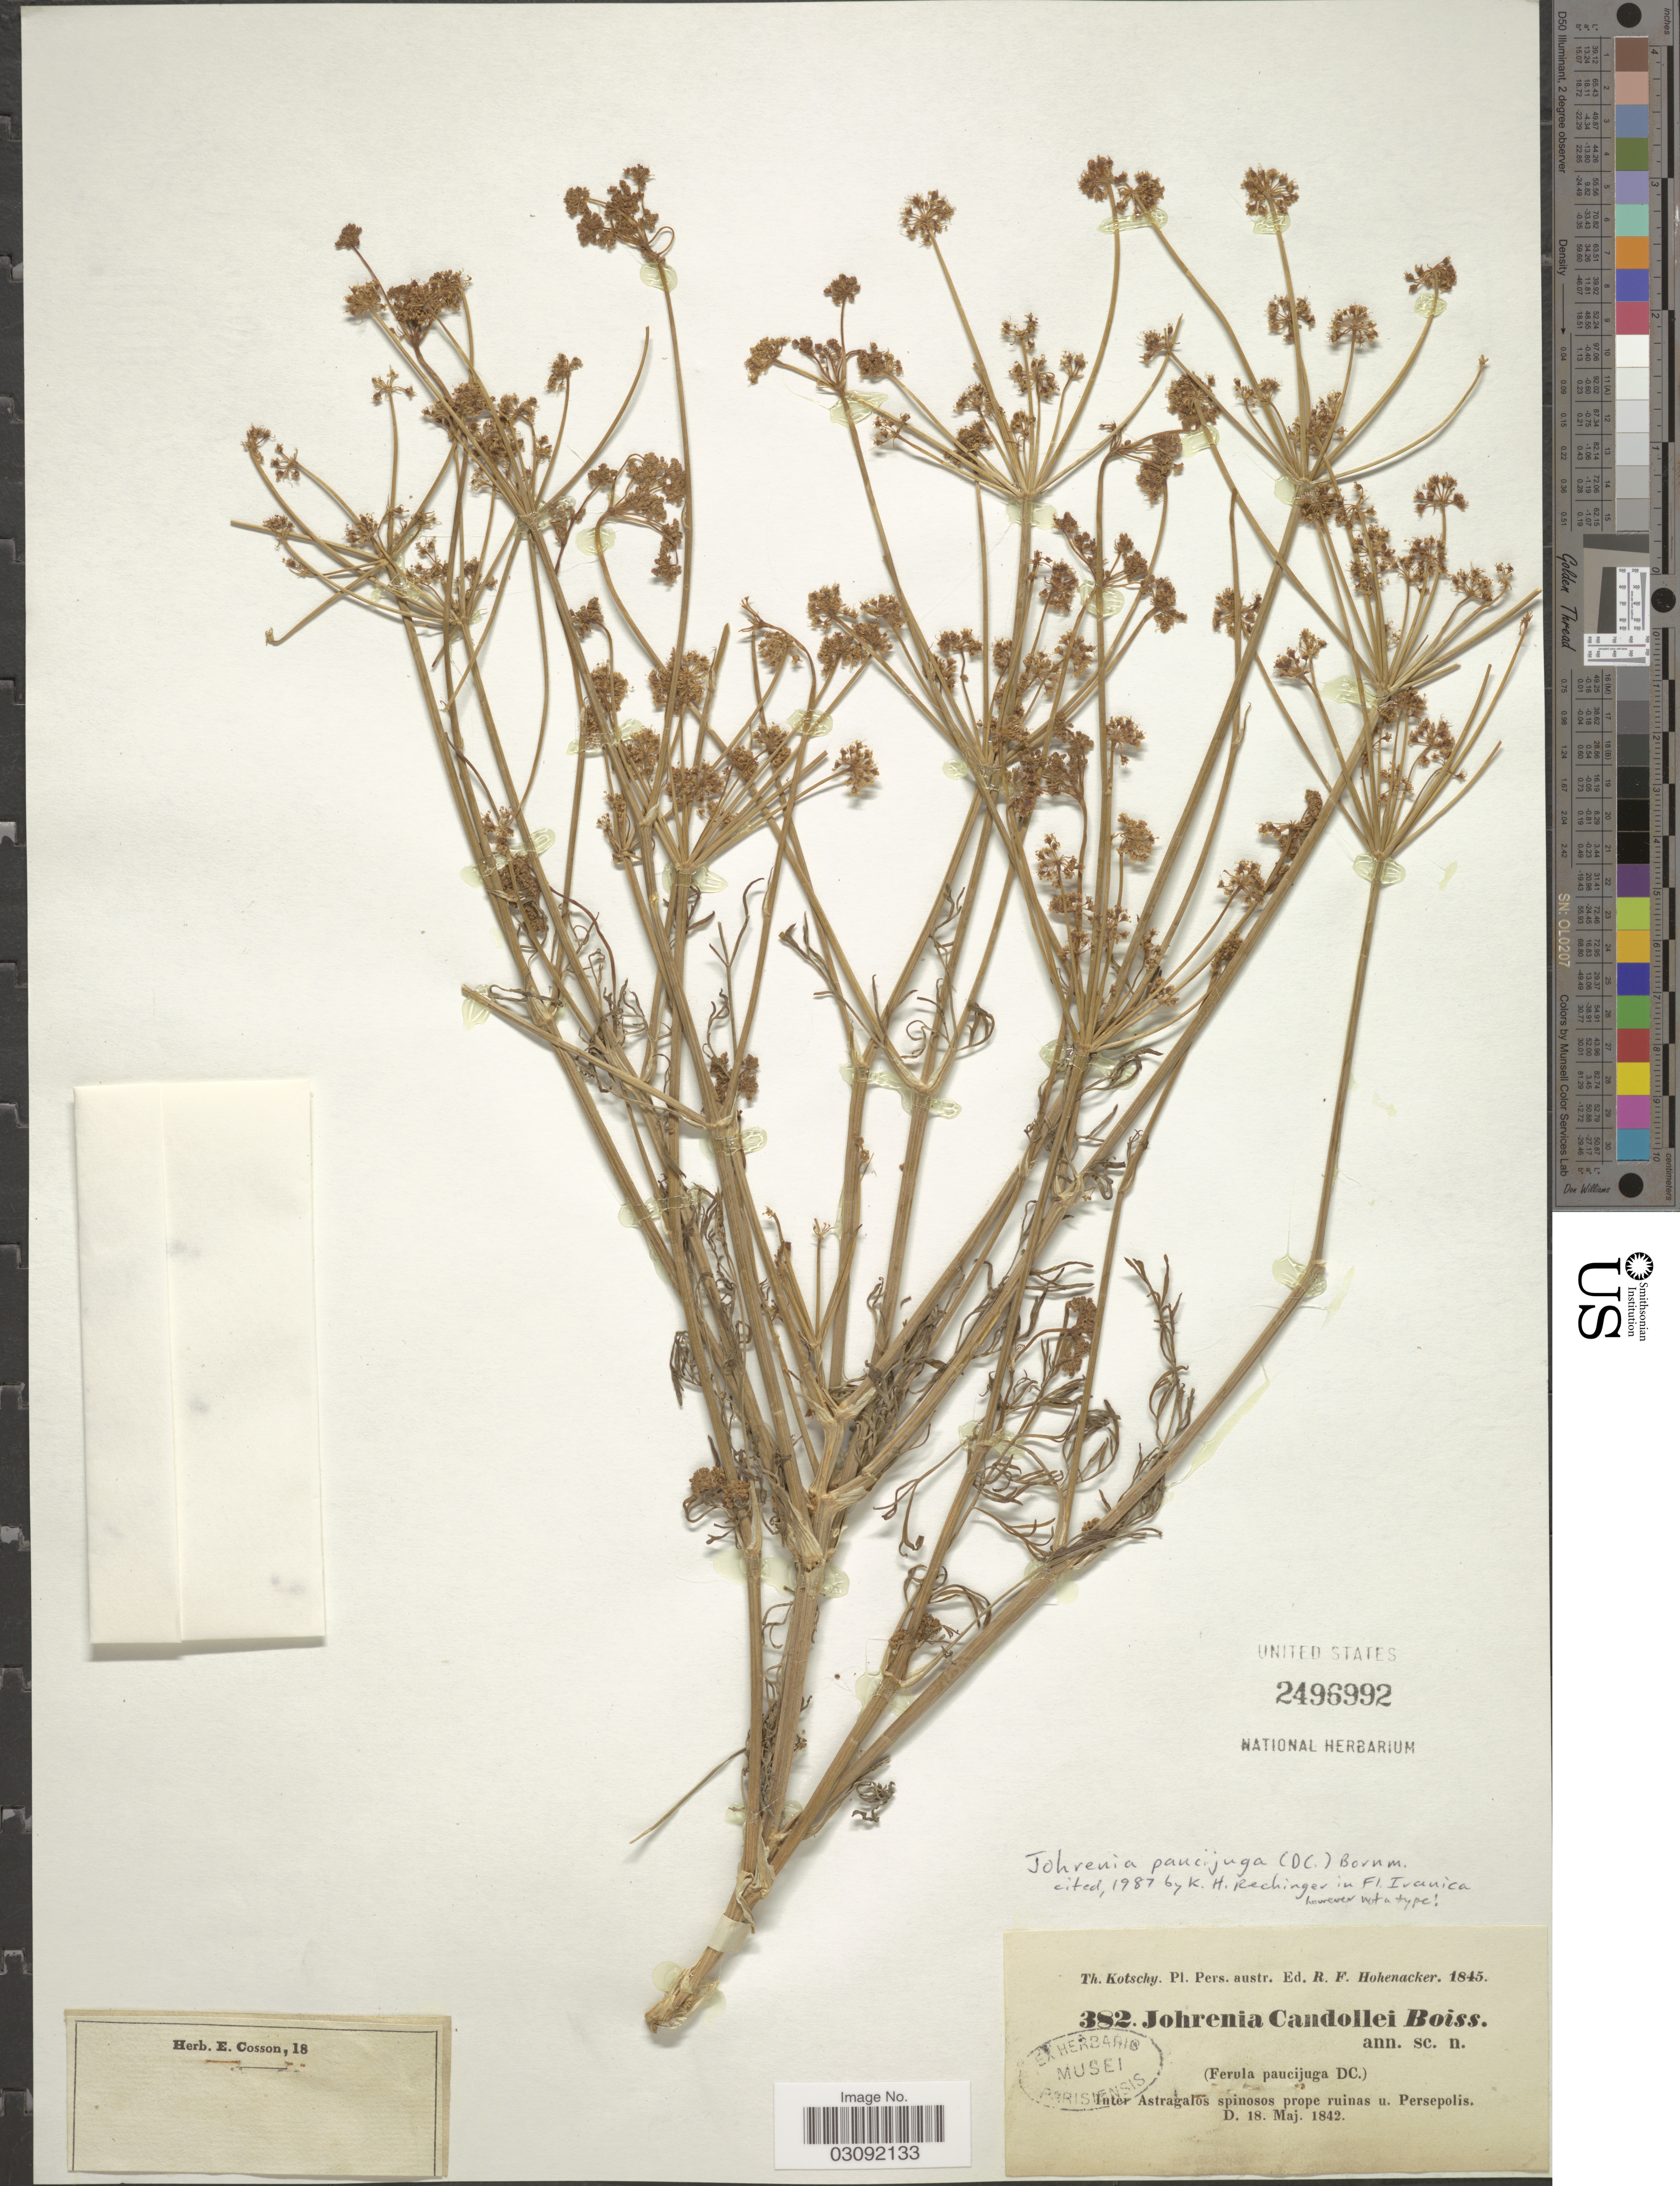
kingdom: Plantae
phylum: Tracheophyta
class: Magnoliopsida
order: Apiales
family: Apiaceae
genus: Johrenia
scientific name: Johrenia paucijuga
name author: Hoffm.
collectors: K. G. Kotschy & R. F. Hohenacker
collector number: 382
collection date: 1942-05-18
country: Iran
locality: Pers. austr. Inter Astragalos spinosos prope ruinas u. Persepolis.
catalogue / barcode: US 2496992